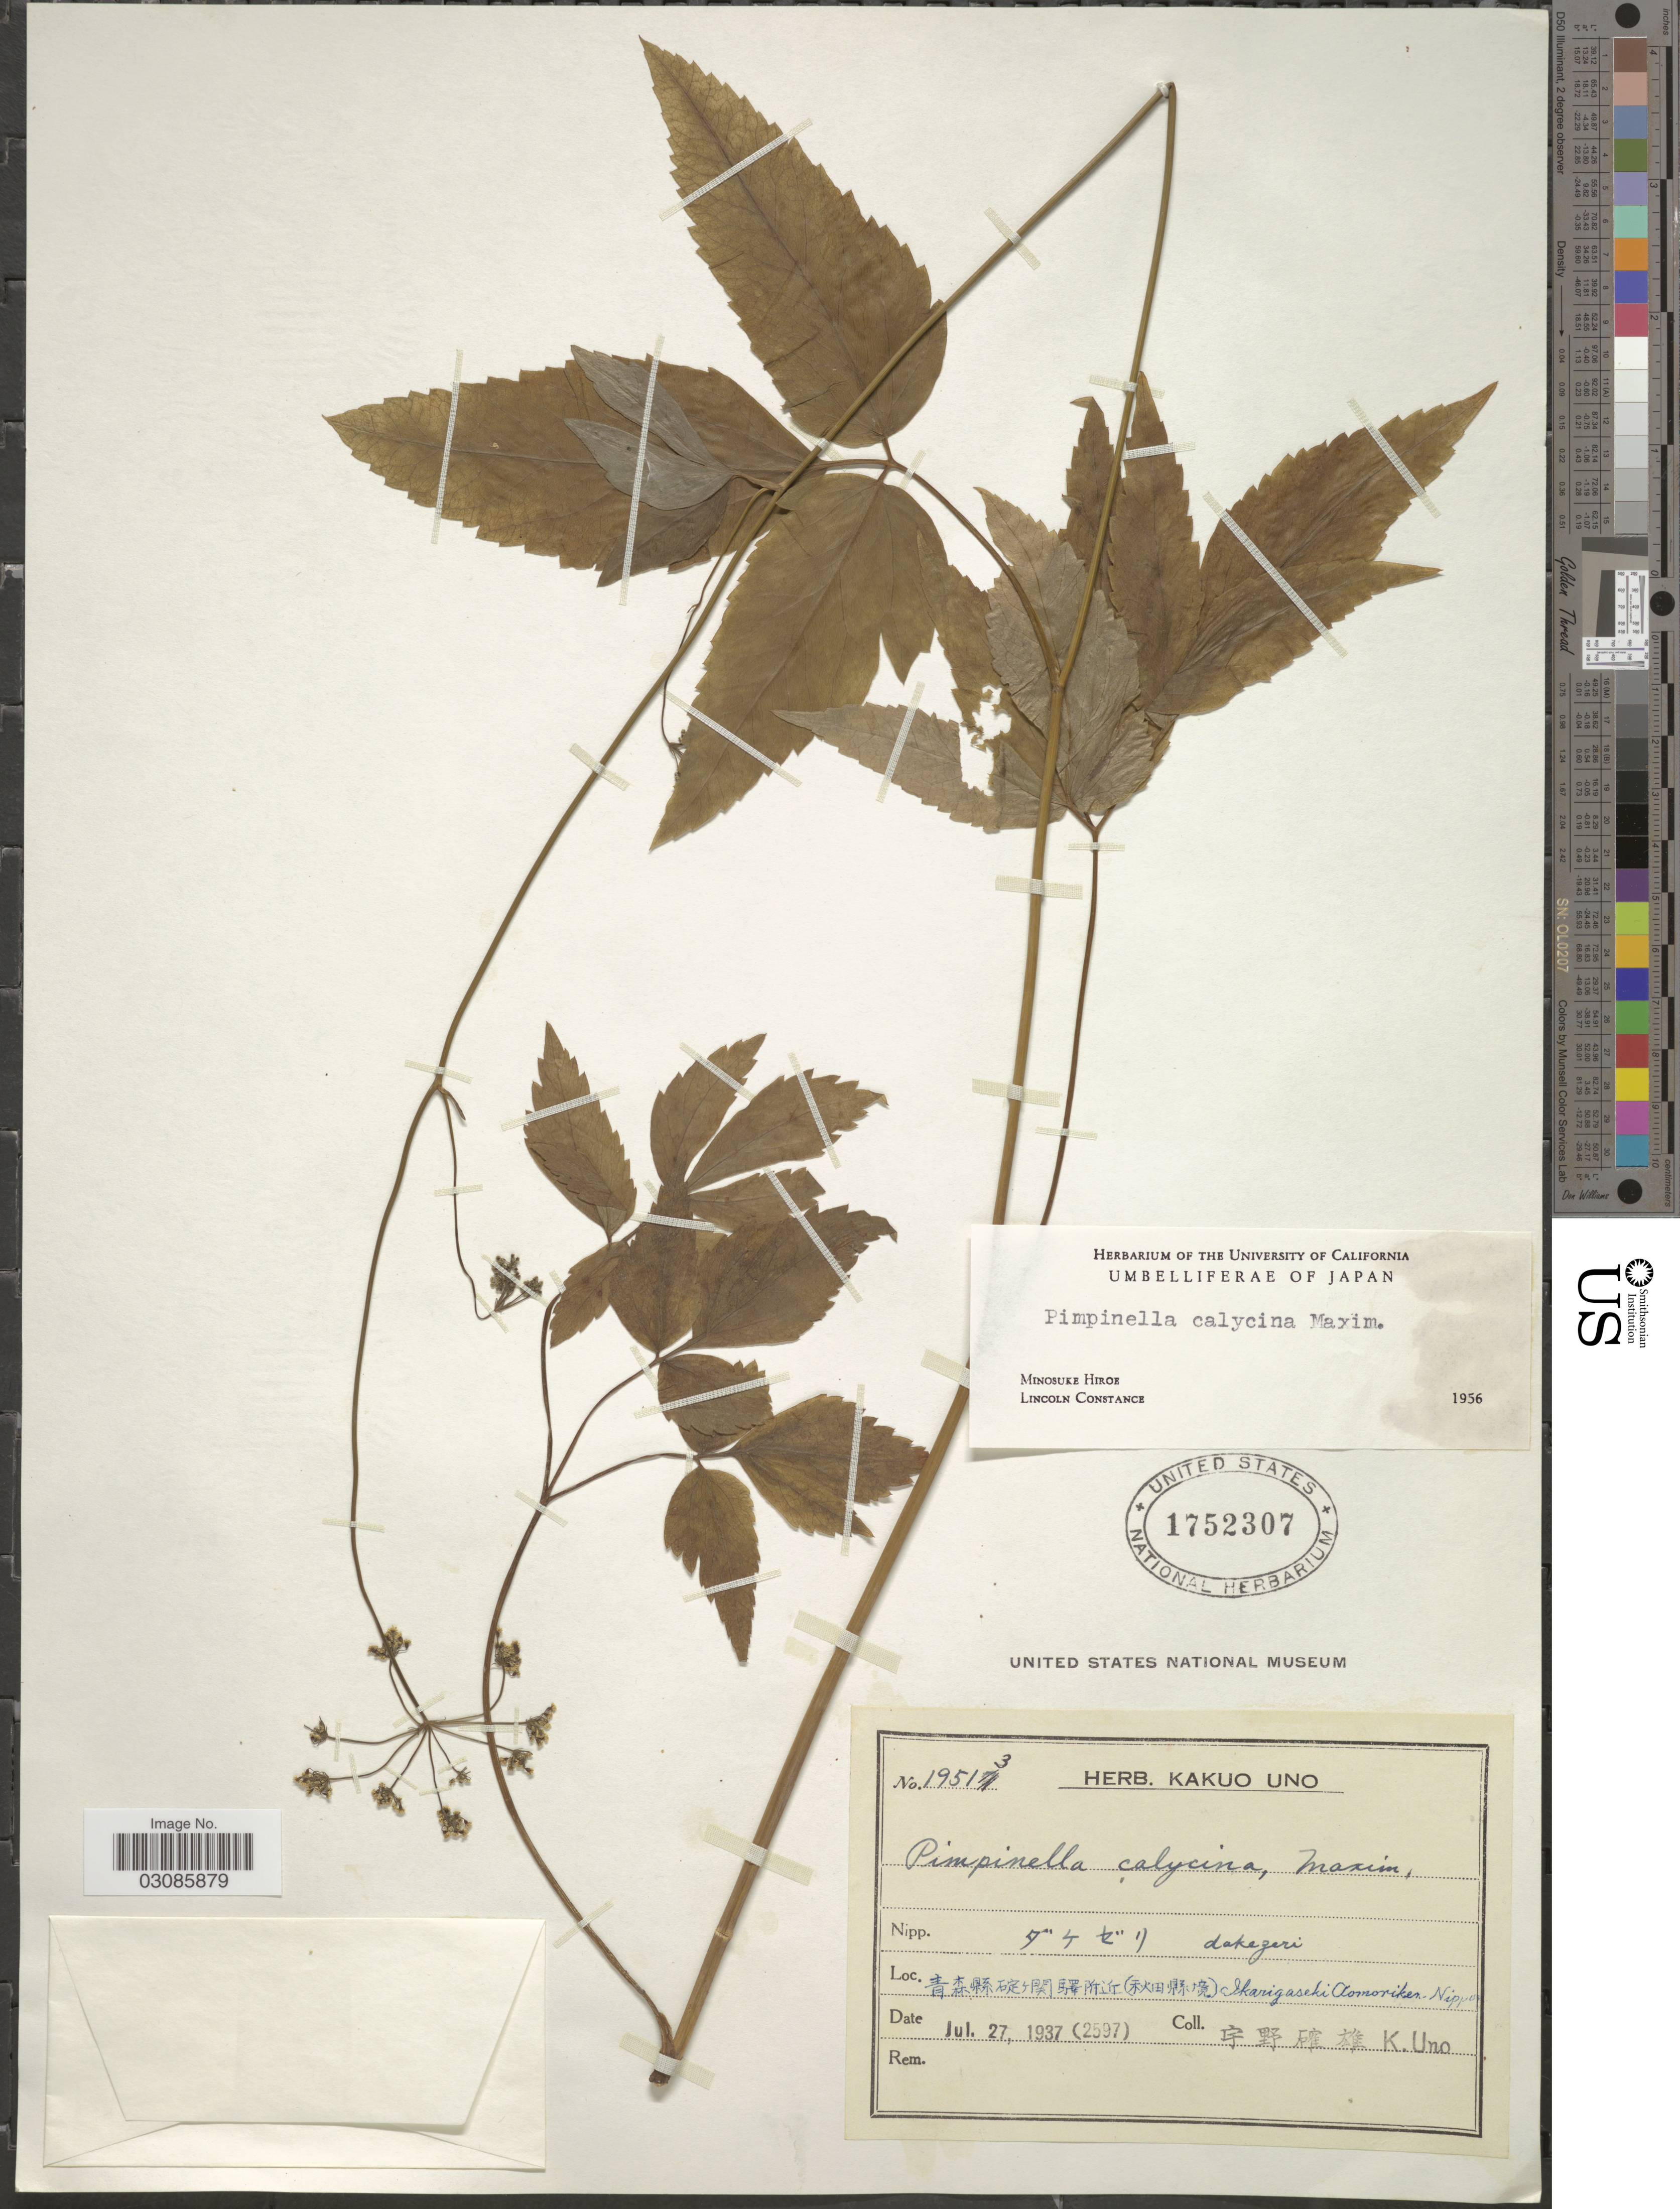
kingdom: Plantae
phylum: Tracheophyta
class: Magnoliopsida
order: Apiales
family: Apiaceae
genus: Pimpinella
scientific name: Pimpinella calycina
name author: Maxim.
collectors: K. Uno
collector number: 19513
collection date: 1937-07-27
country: Japan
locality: X, Ikarigaseki Aomoriken, Nippon.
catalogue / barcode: US 1752307